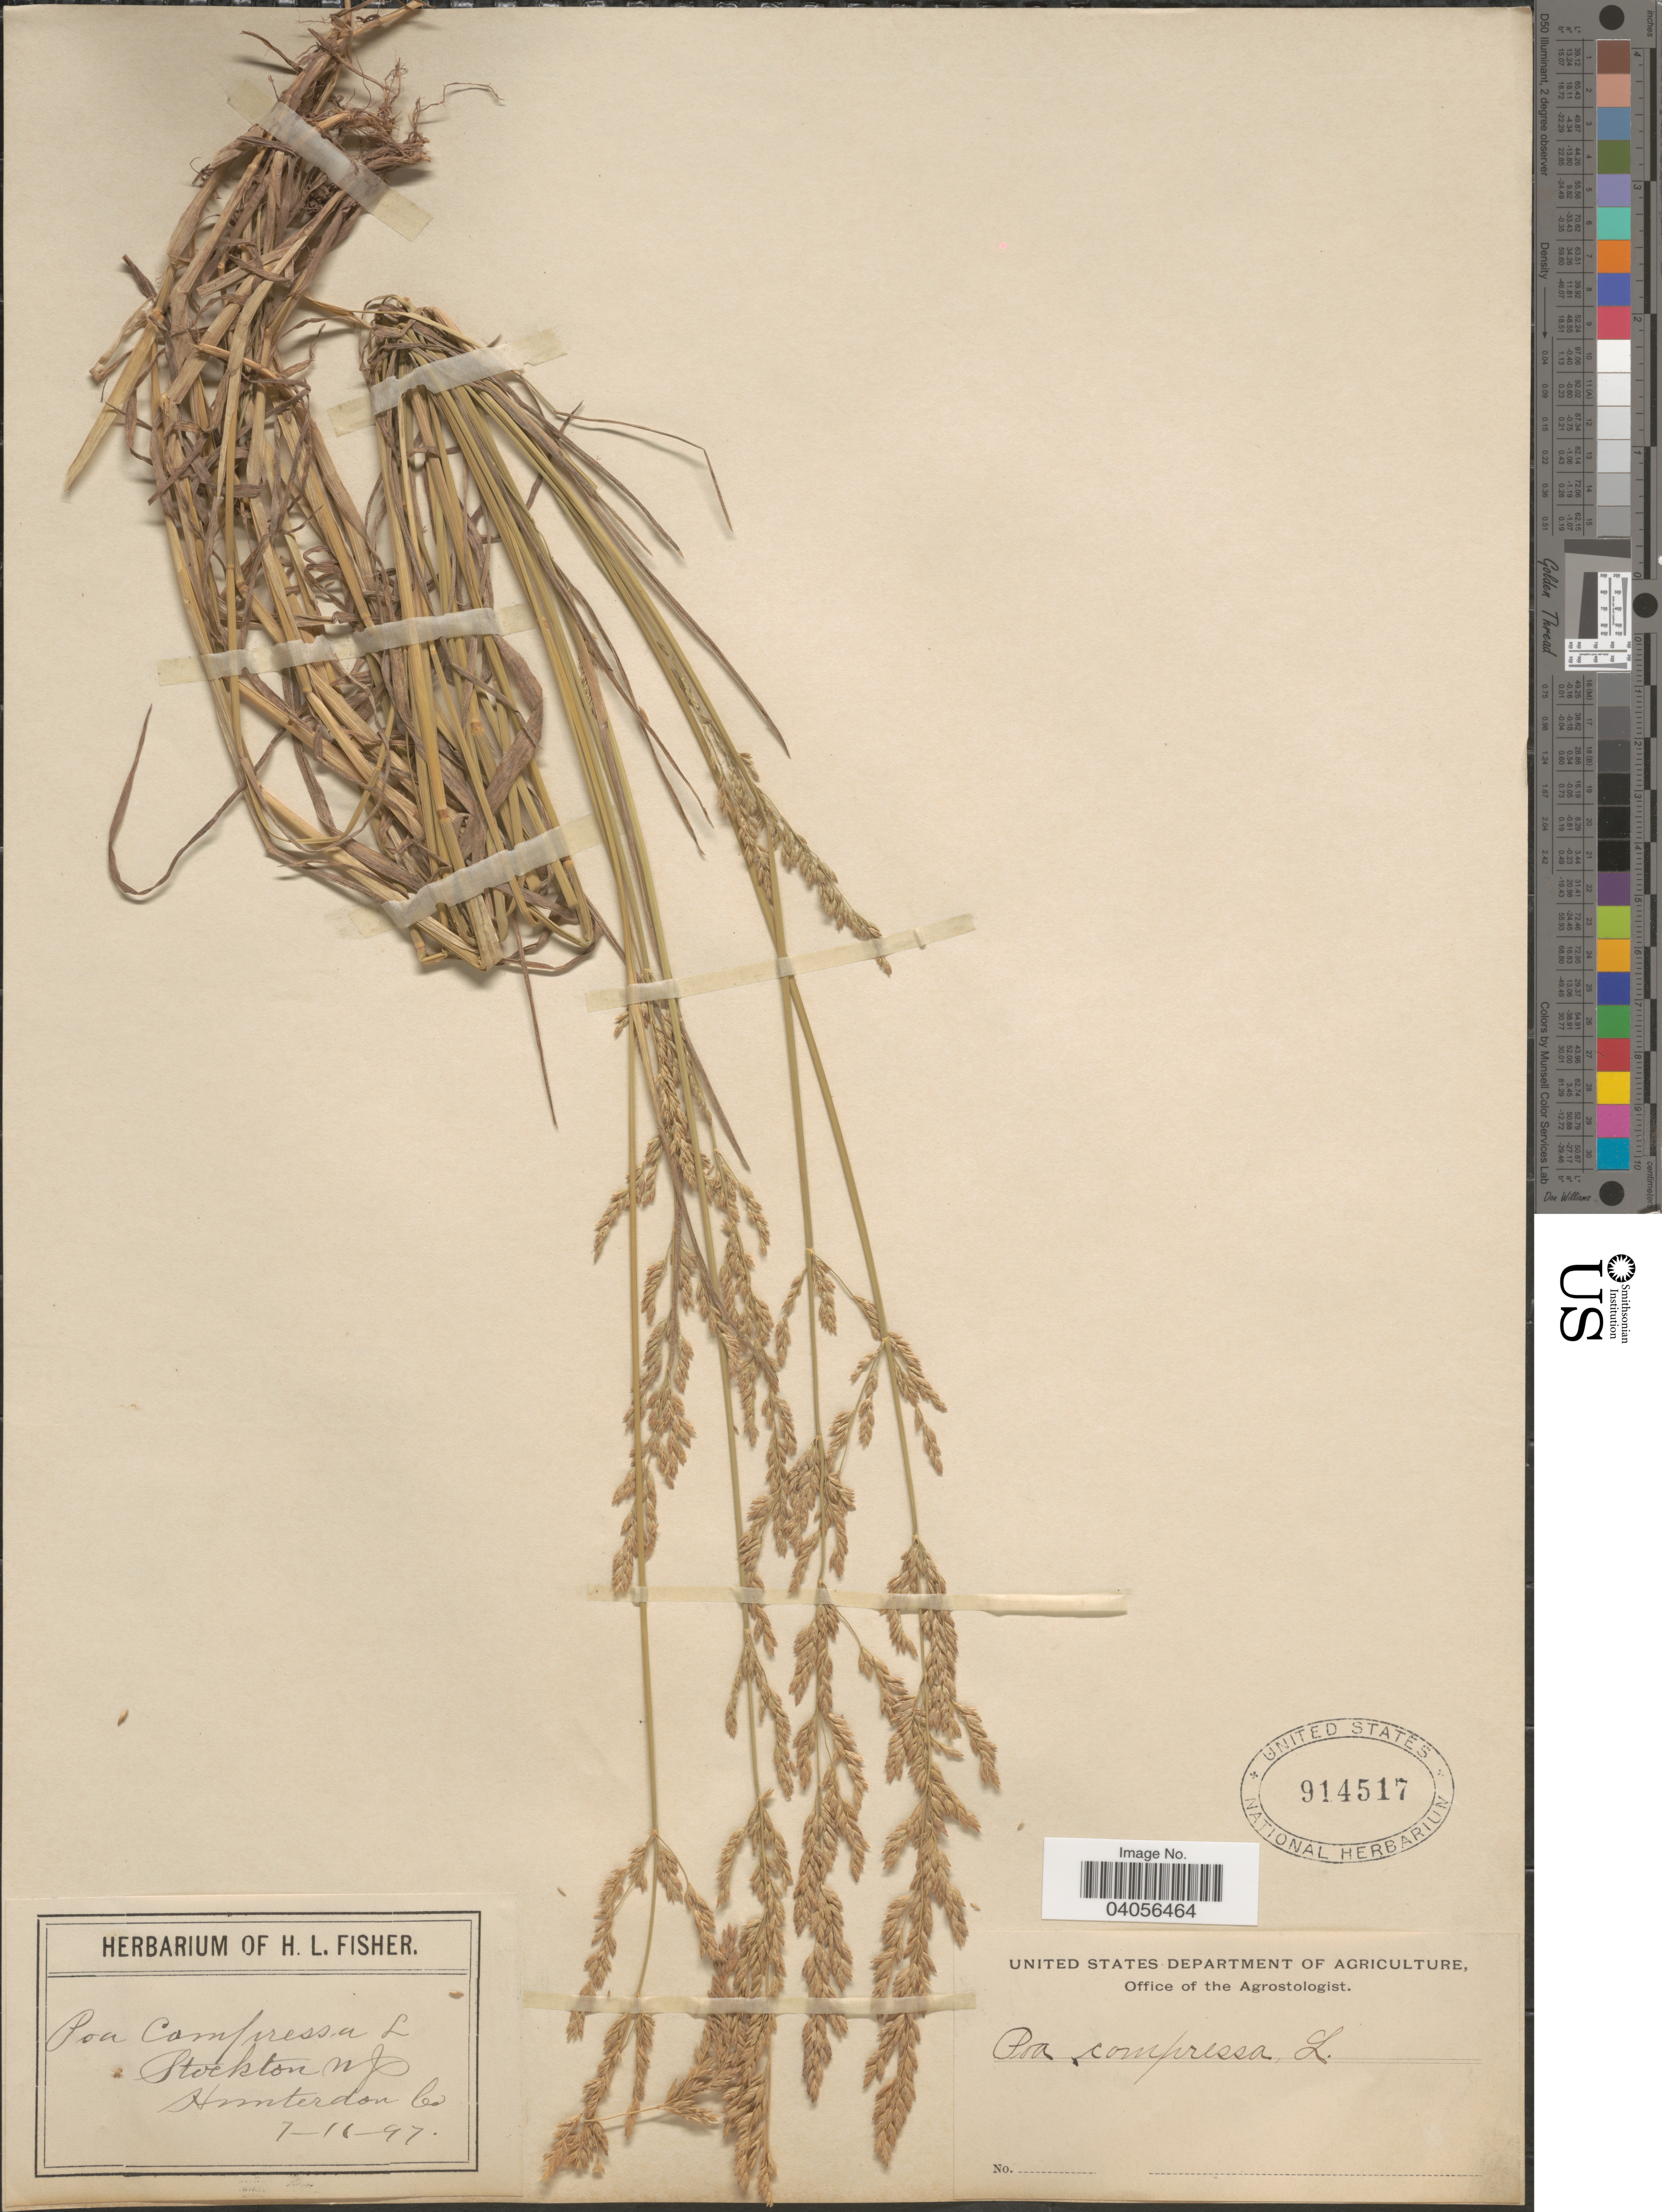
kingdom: Plantae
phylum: Tracheophyta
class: Liliopsida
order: Poales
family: Poaceae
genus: Poa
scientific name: Poa compressa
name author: L.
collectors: ex herb. of H. L. Fisher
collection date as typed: Transcribed d/m/y: 11/7/97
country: United States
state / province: New Jersey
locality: Stockton. Hunterdon Co.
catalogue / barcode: US 914517